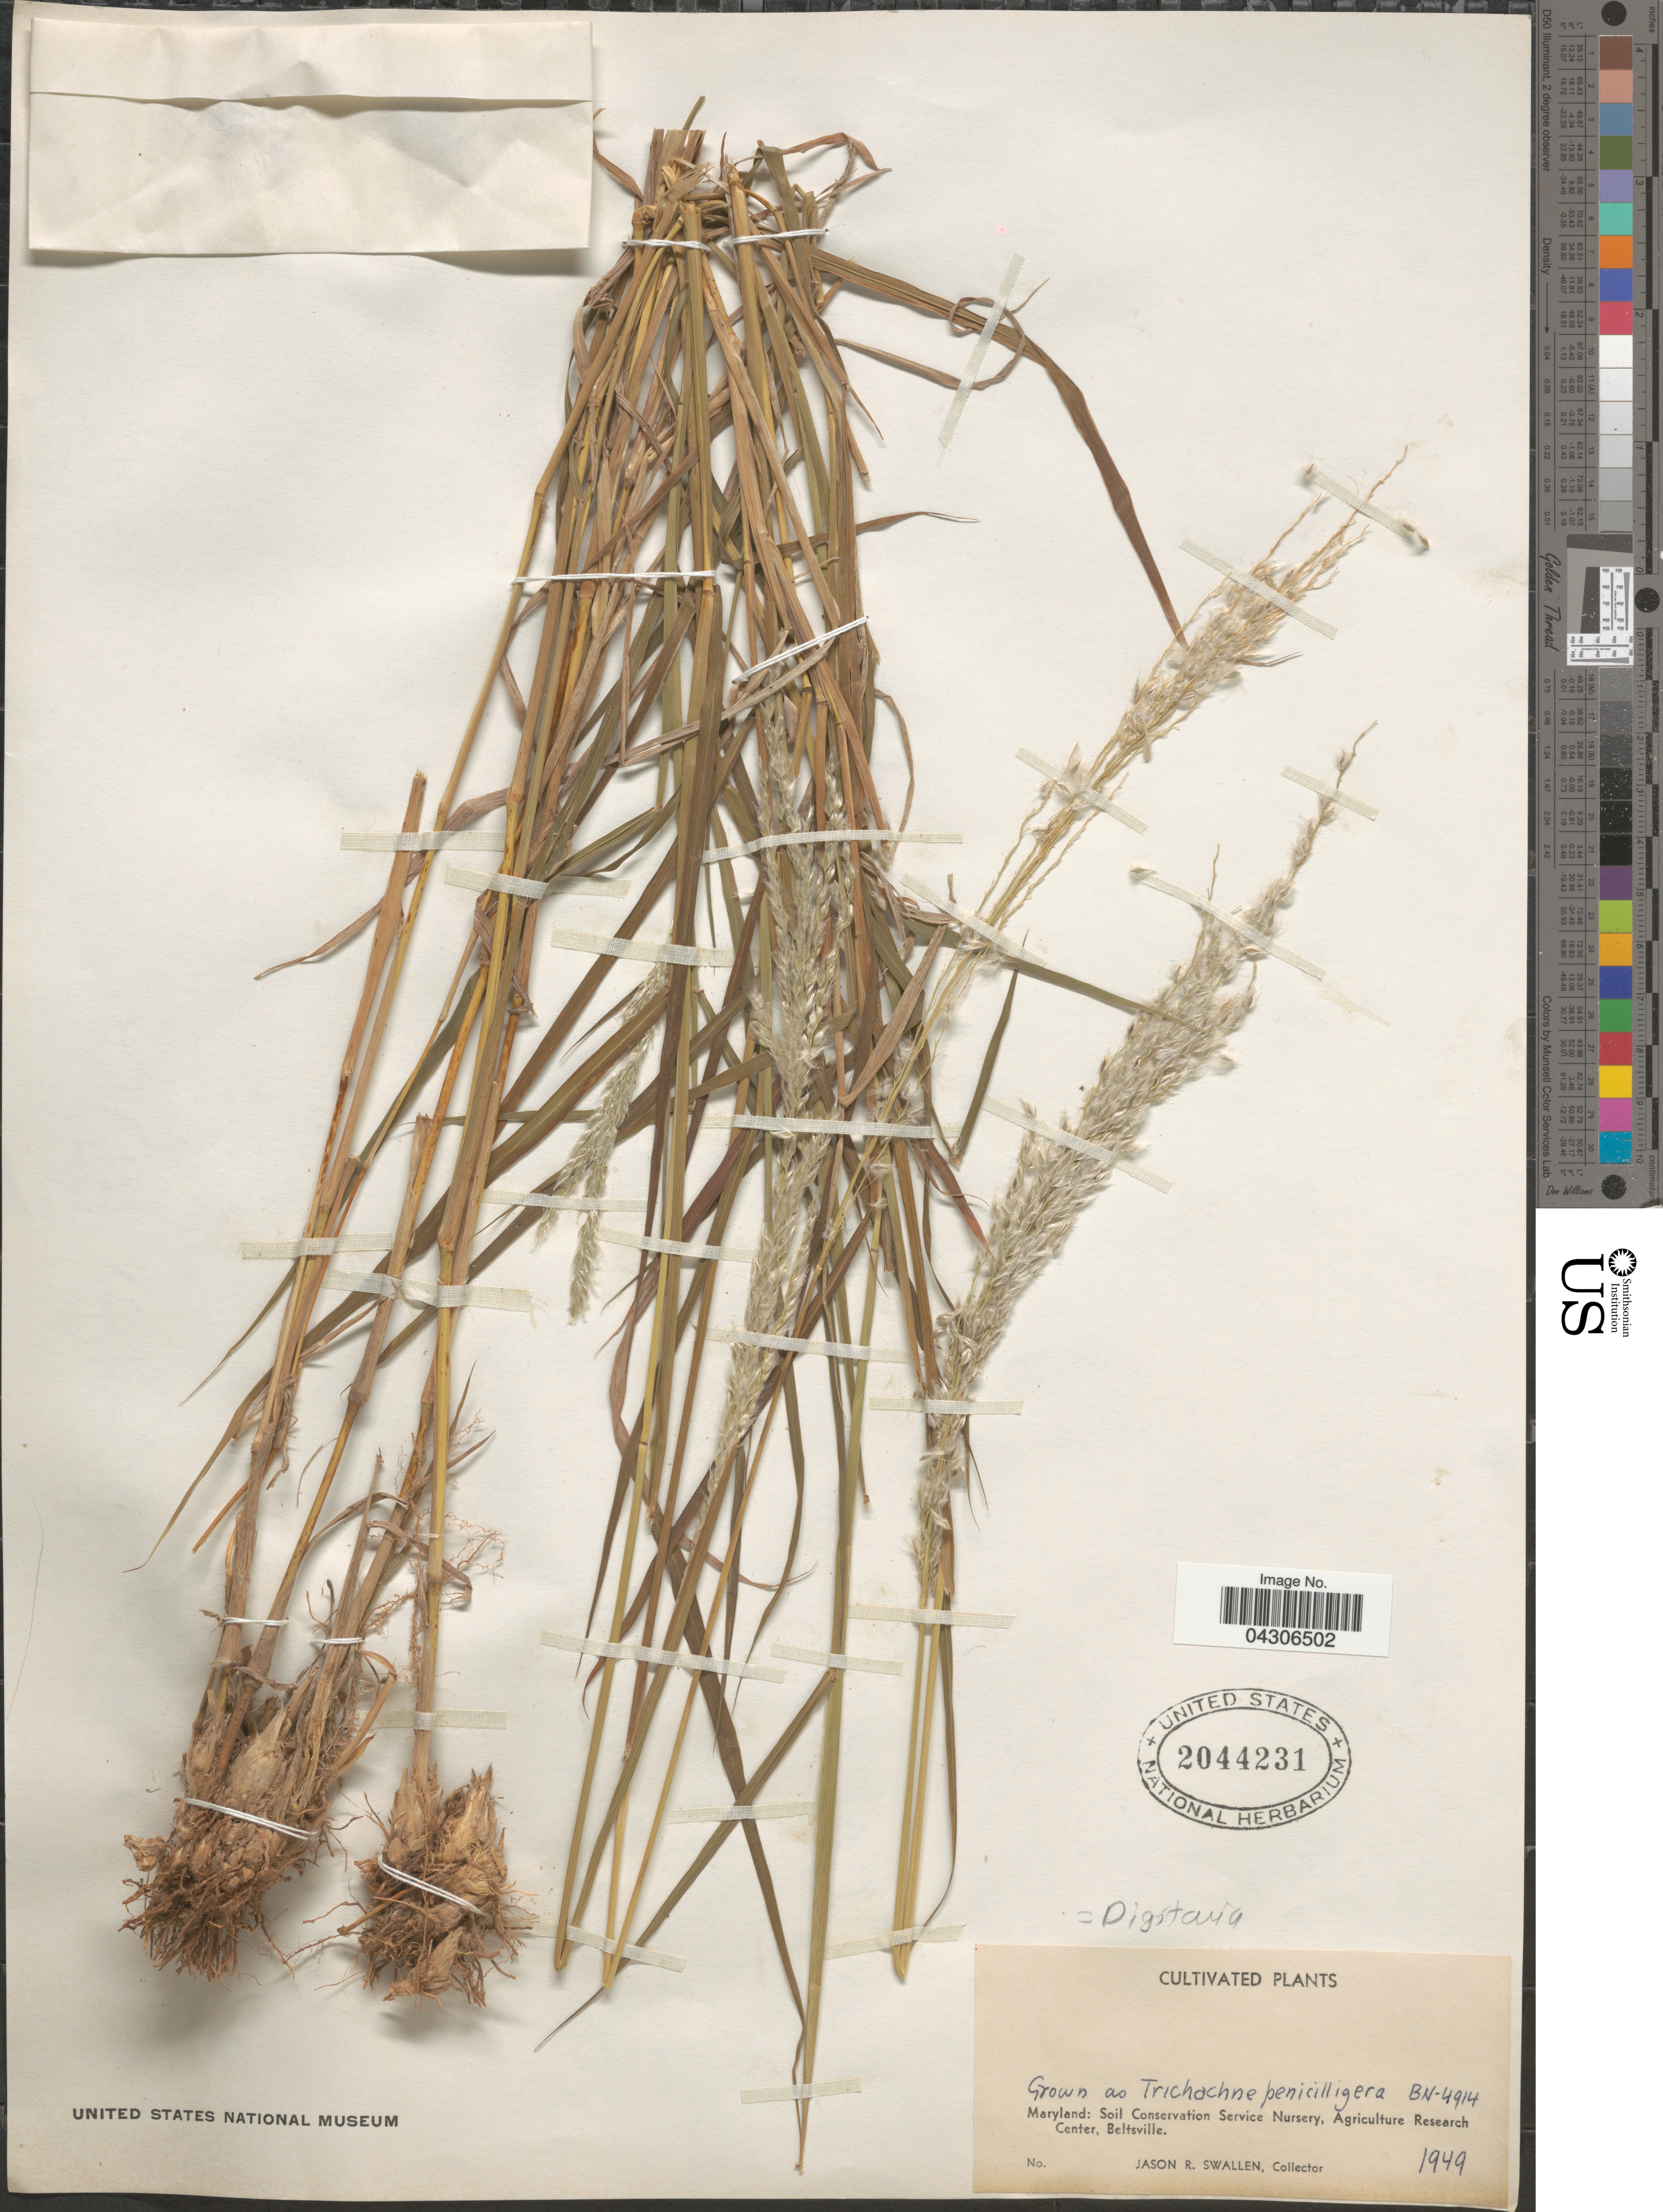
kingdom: Plantae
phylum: Tracheophyta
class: Liliopsida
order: Poales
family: Poaceae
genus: Digitaria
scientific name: Digitaria sp.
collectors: J. R. Swallen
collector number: BN-4914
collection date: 1949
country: United States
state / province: Maryland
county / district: Prince George's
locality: Soil Conservation Service Nursery, Agriculture Research Center, Beltsville.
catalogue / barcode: US 2044231